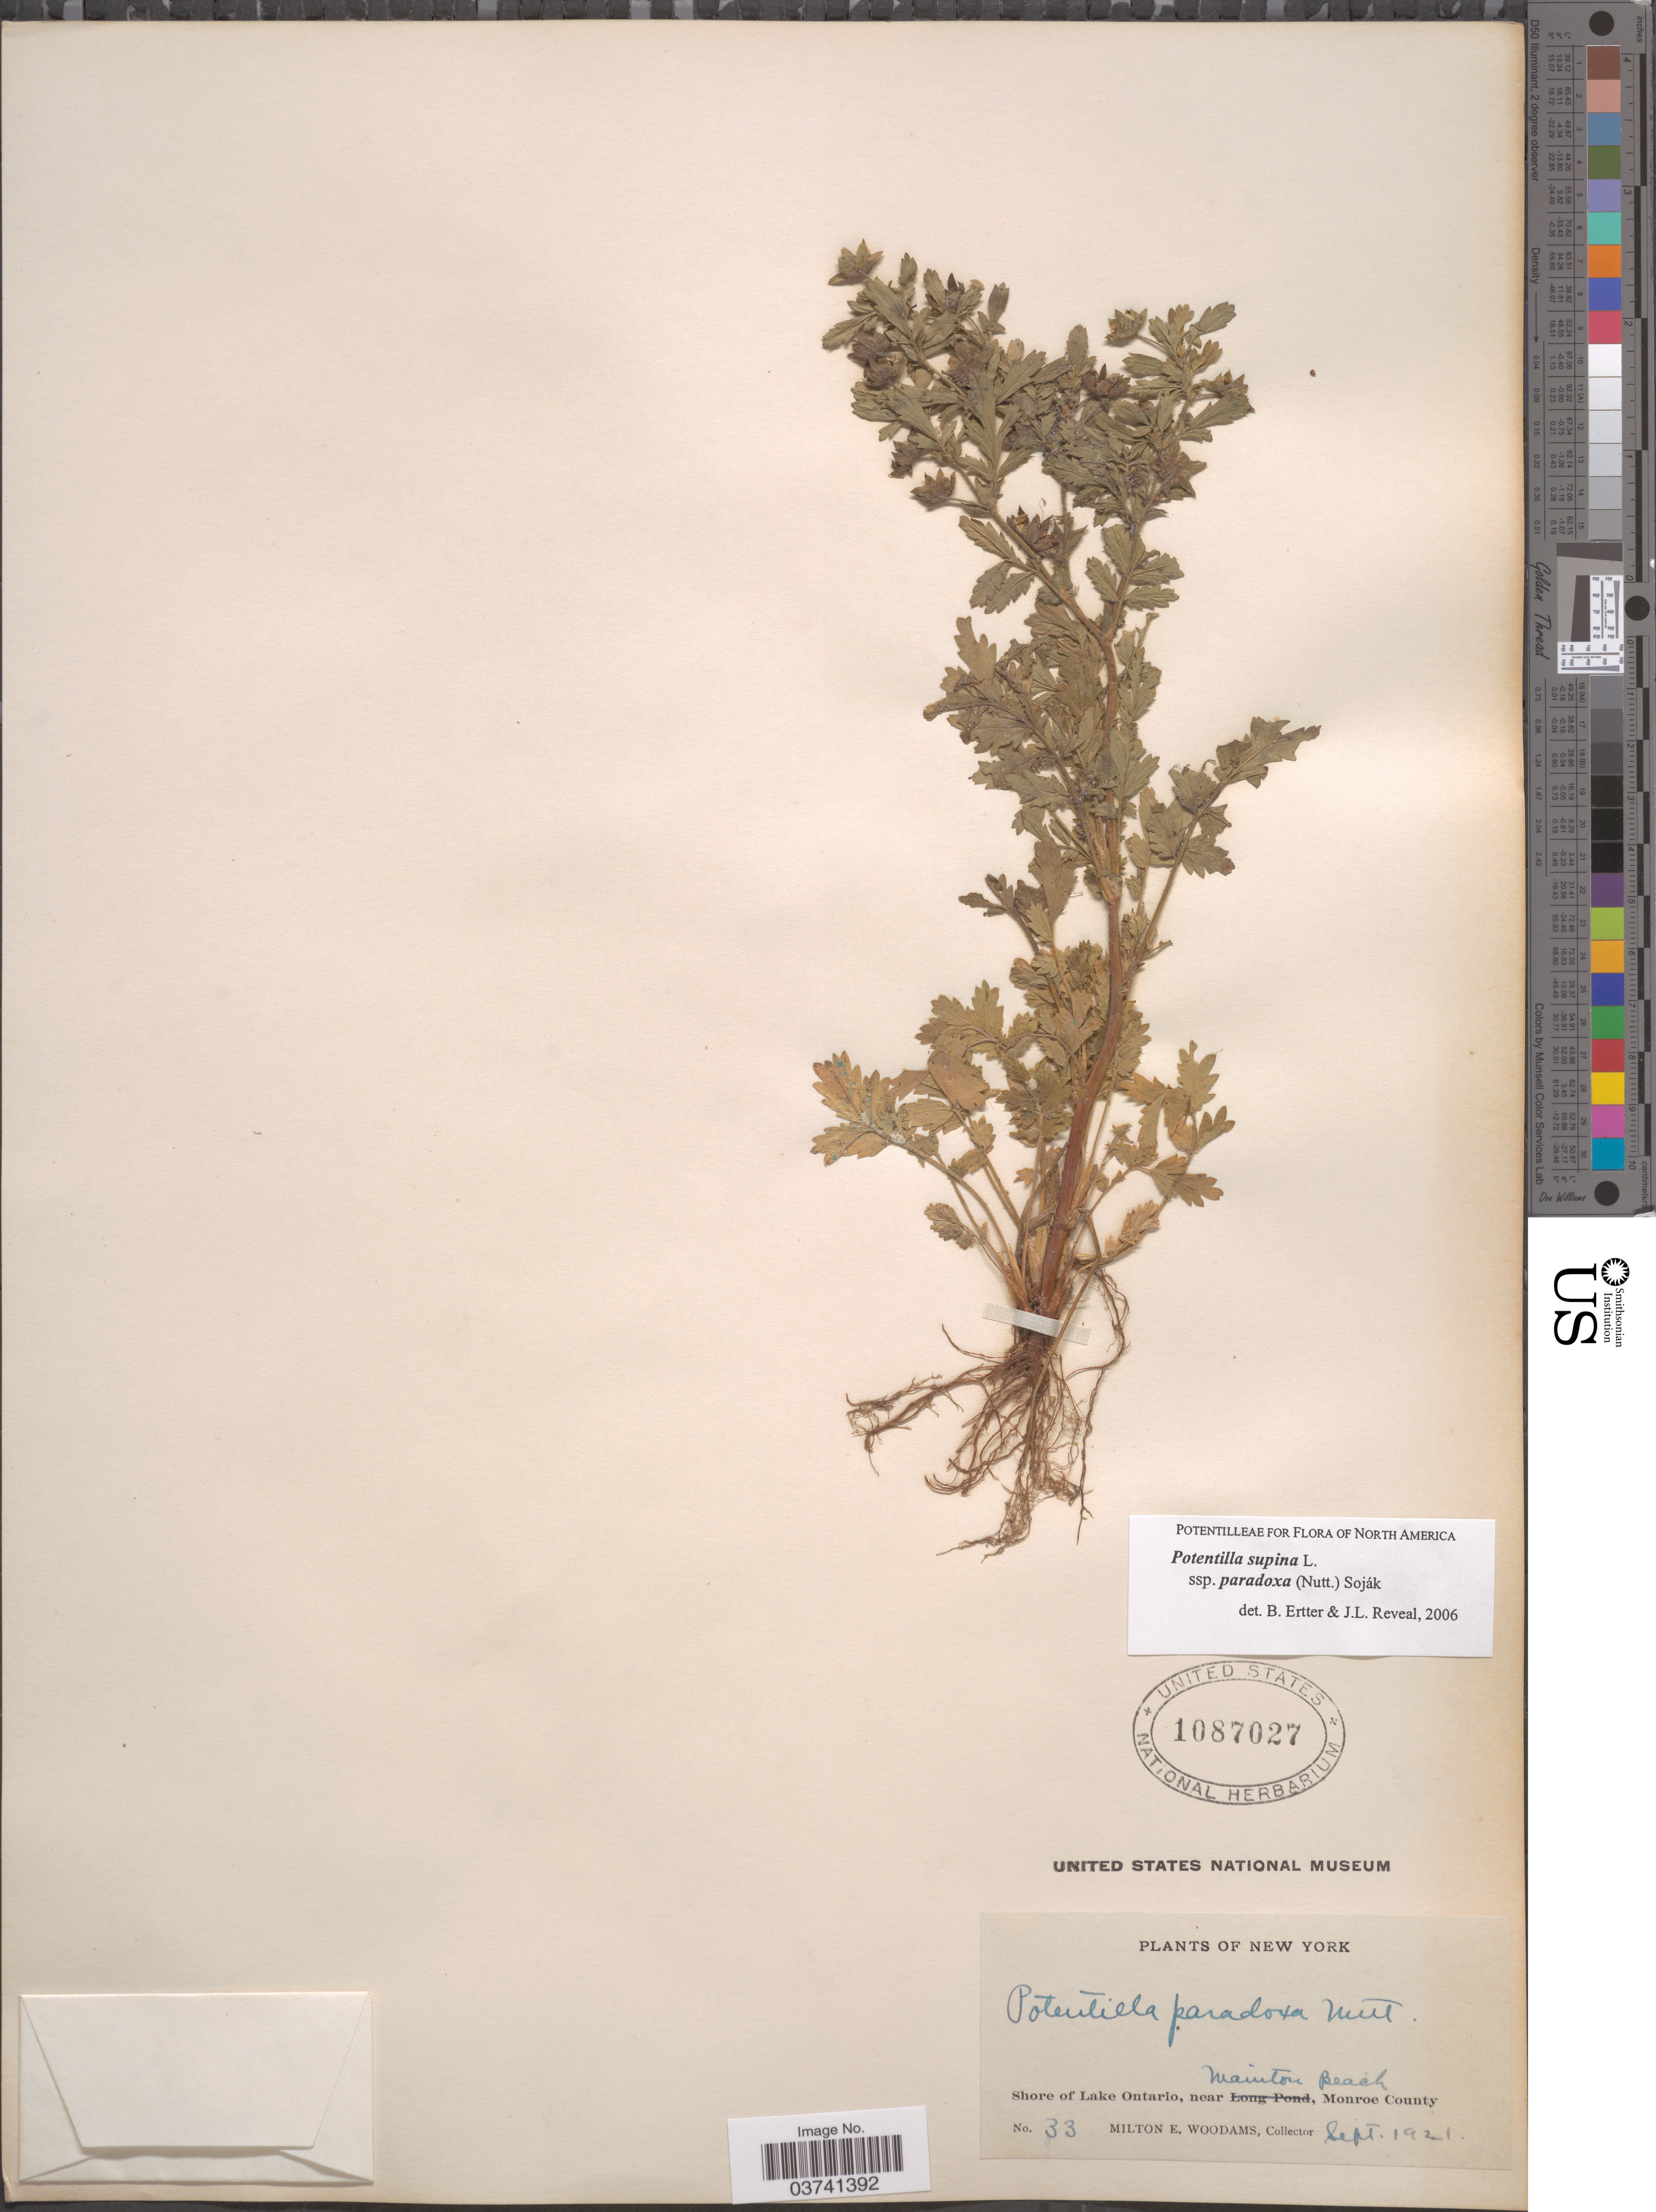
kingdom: Plantae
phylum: Tracheophyta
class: Magnoliopsida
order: Rosales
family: Rosaceae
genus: Potentilla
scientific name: Potentilla supina subsp. paradoxa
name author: (Nutt.) Soják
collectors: M. Woodams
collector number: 33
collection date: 1921-09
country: United States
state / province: New York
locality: Shore of Lake Ontario, near Manitou Beach, Monroe County.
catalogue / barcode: US 1087027